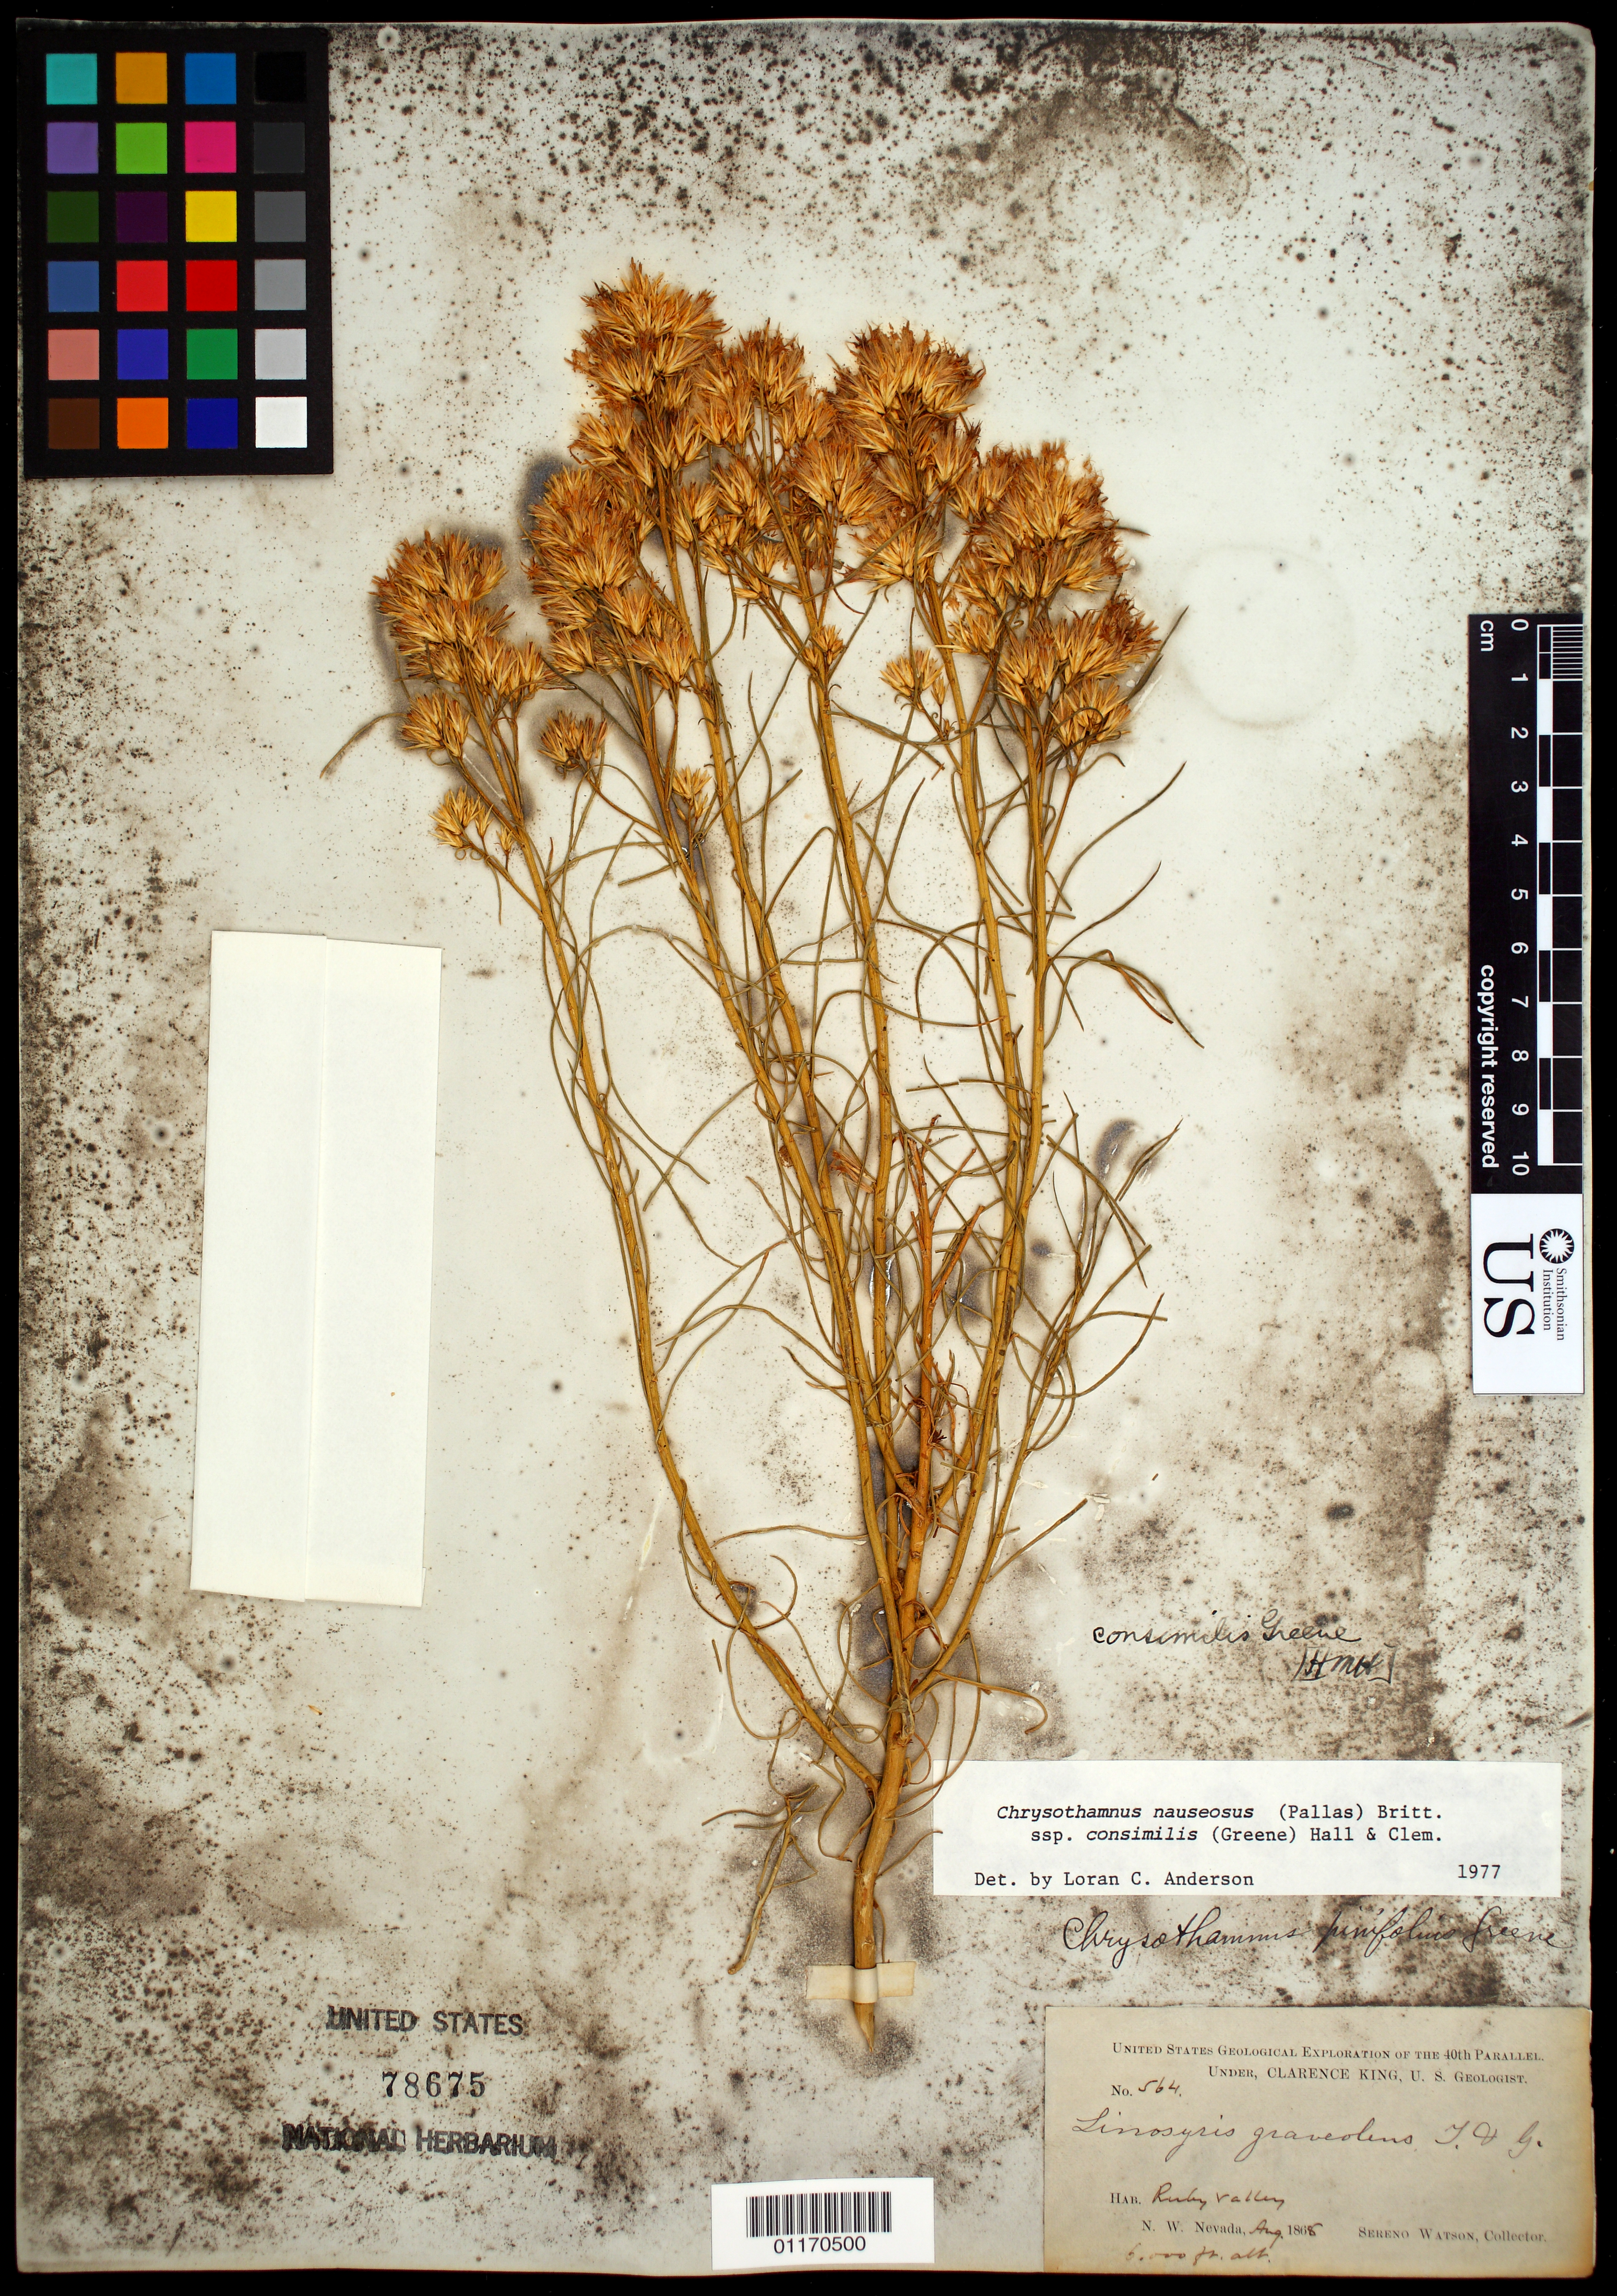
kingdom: Plantae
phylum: Tracheophyta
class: Magnoliopsida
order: Asterales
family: Asteraceae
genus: Ericameria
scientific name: Ericameria nauseosa var. oreophila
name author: (A. Nelson) G.L. Nesom & G.I. Baird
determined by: Urbatsch, Lowell E., Curator (LSU), Louisiana State University (UNITED STATES)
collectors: S. Watson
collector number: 564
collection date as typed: Aug 1868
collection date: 1868-08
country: United States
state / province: Nevada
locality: Ruby Valley.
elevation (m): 1829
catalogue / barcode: US 78675